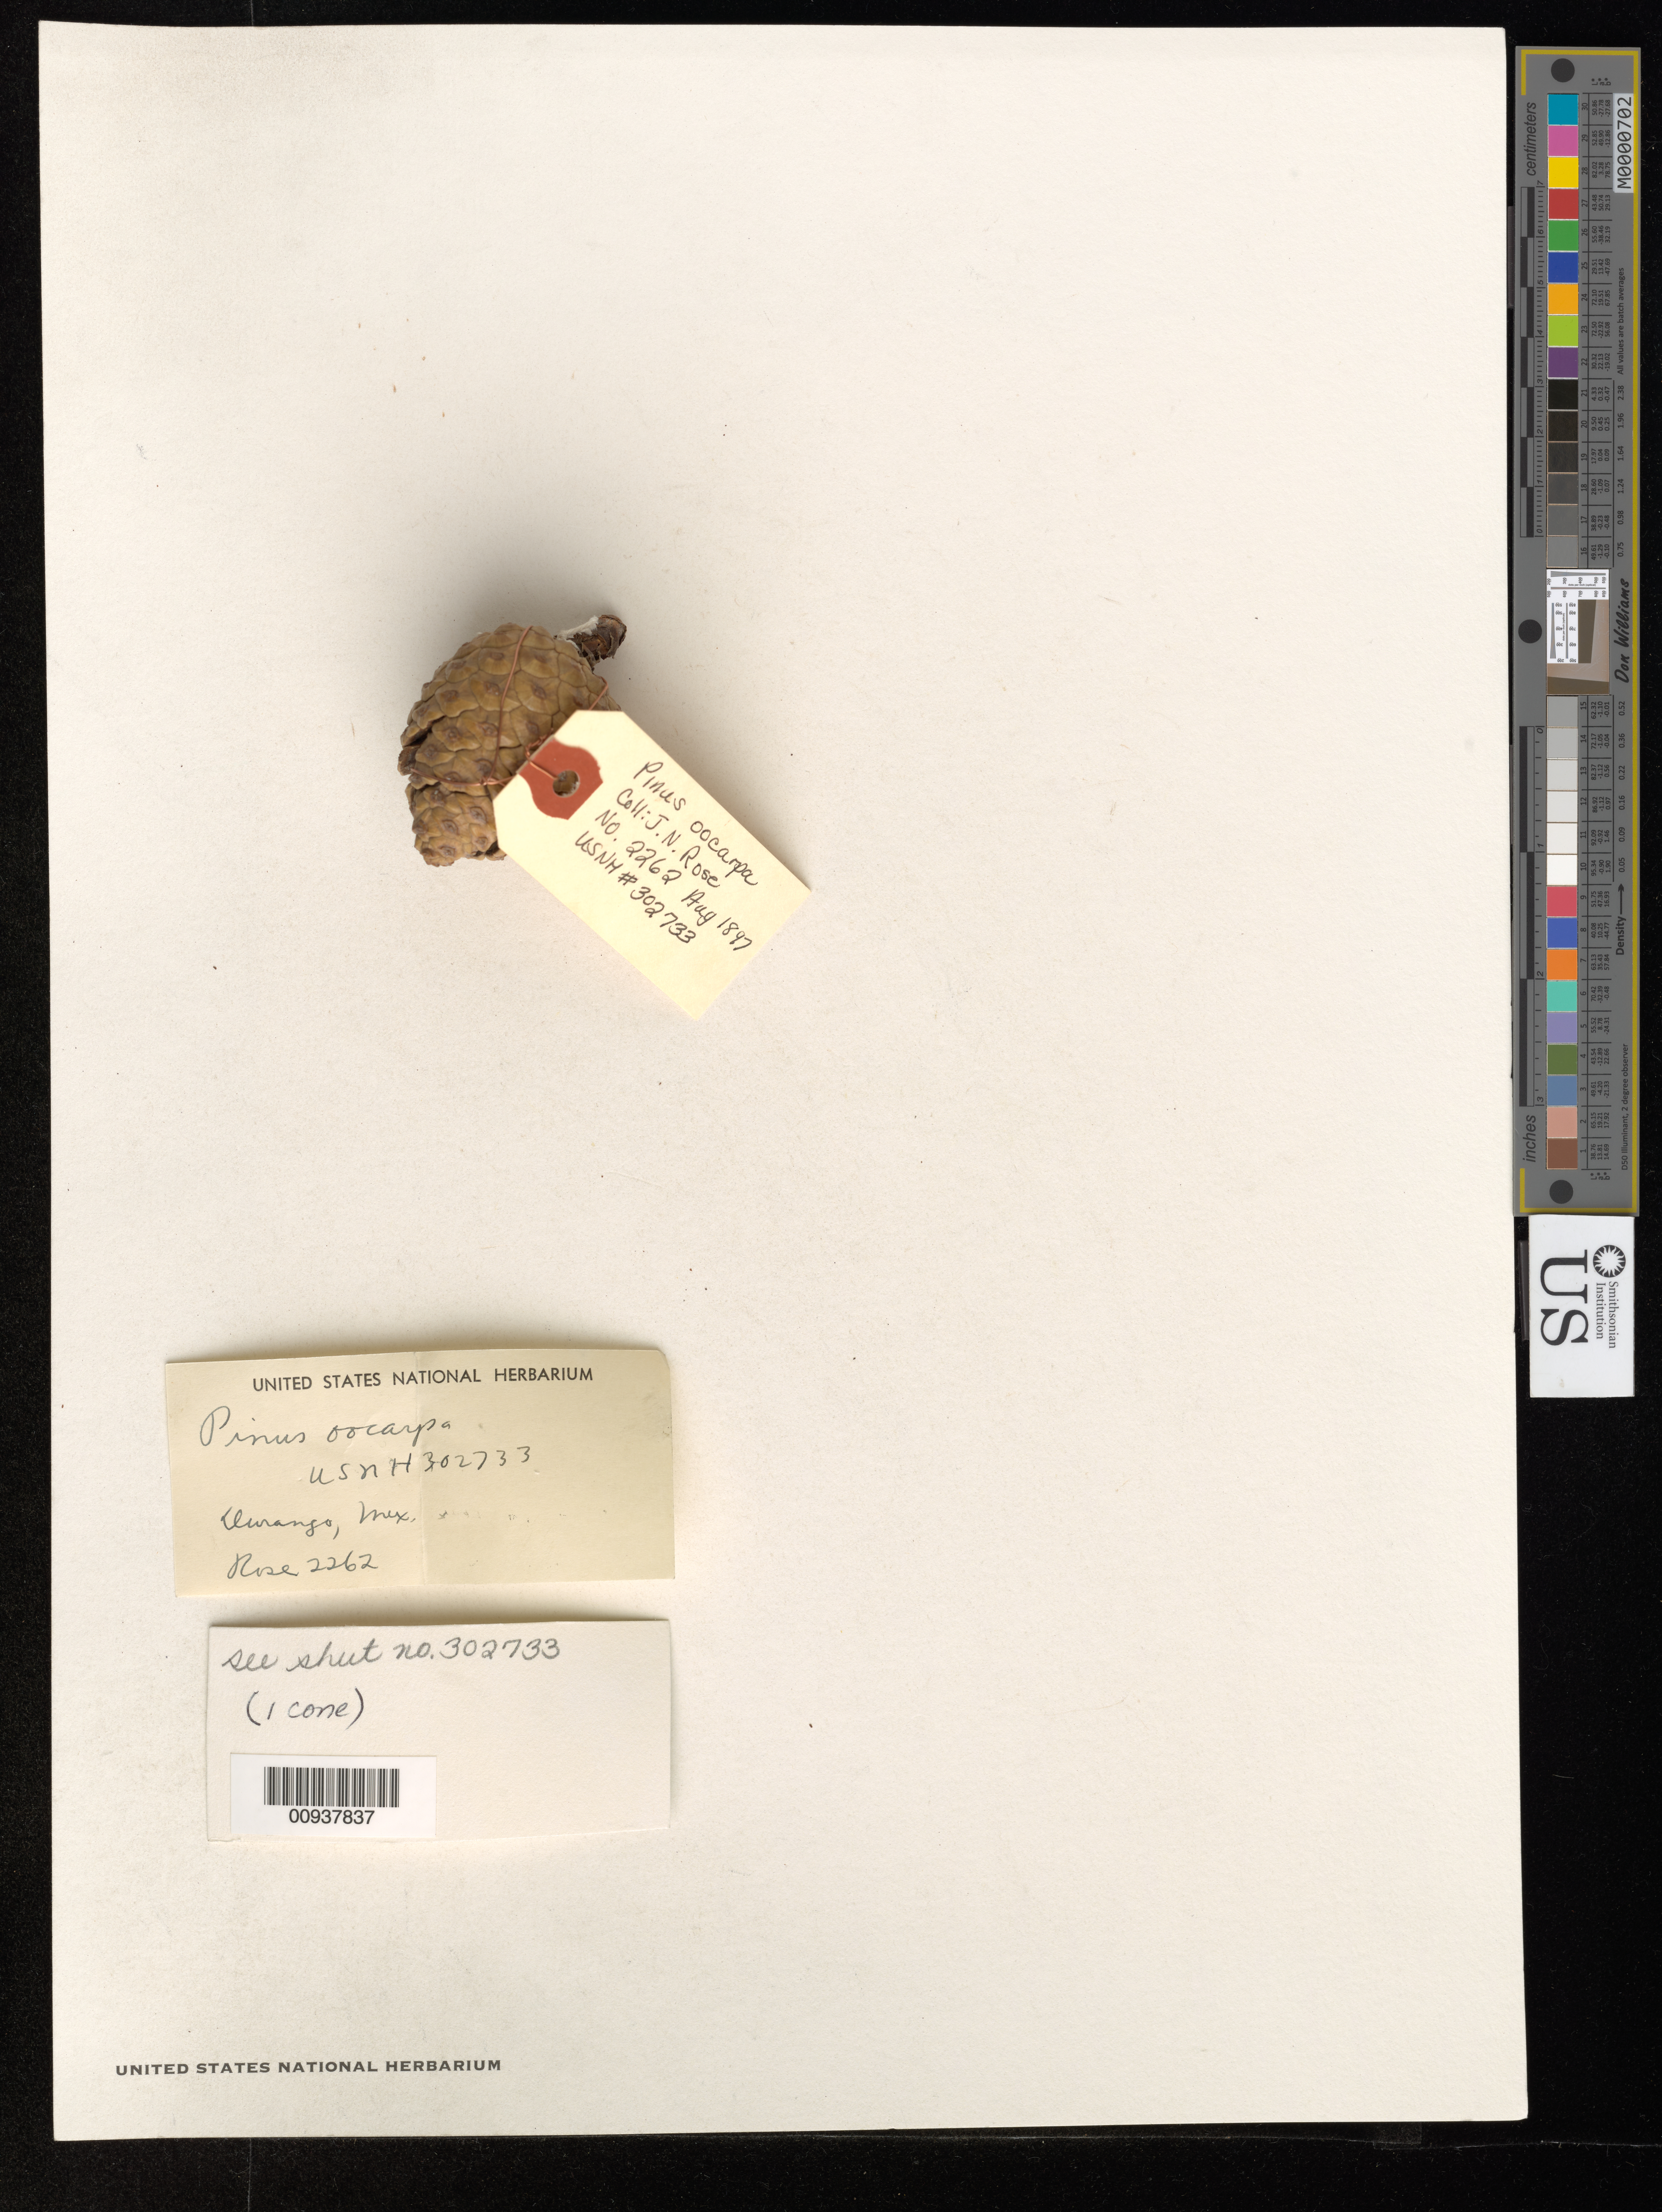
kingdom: Plantae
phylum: Tracheophyta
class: Pinopsida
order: Pinales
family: Pinaceae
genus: Pinus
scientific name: Pinus oocarpa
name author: Schiede ex Schltdl.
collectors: J. N. Rose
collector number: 2262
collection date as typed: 13 Aug 1897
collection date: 1897-08-13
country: Mexico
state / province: Durango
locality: State of Durango.